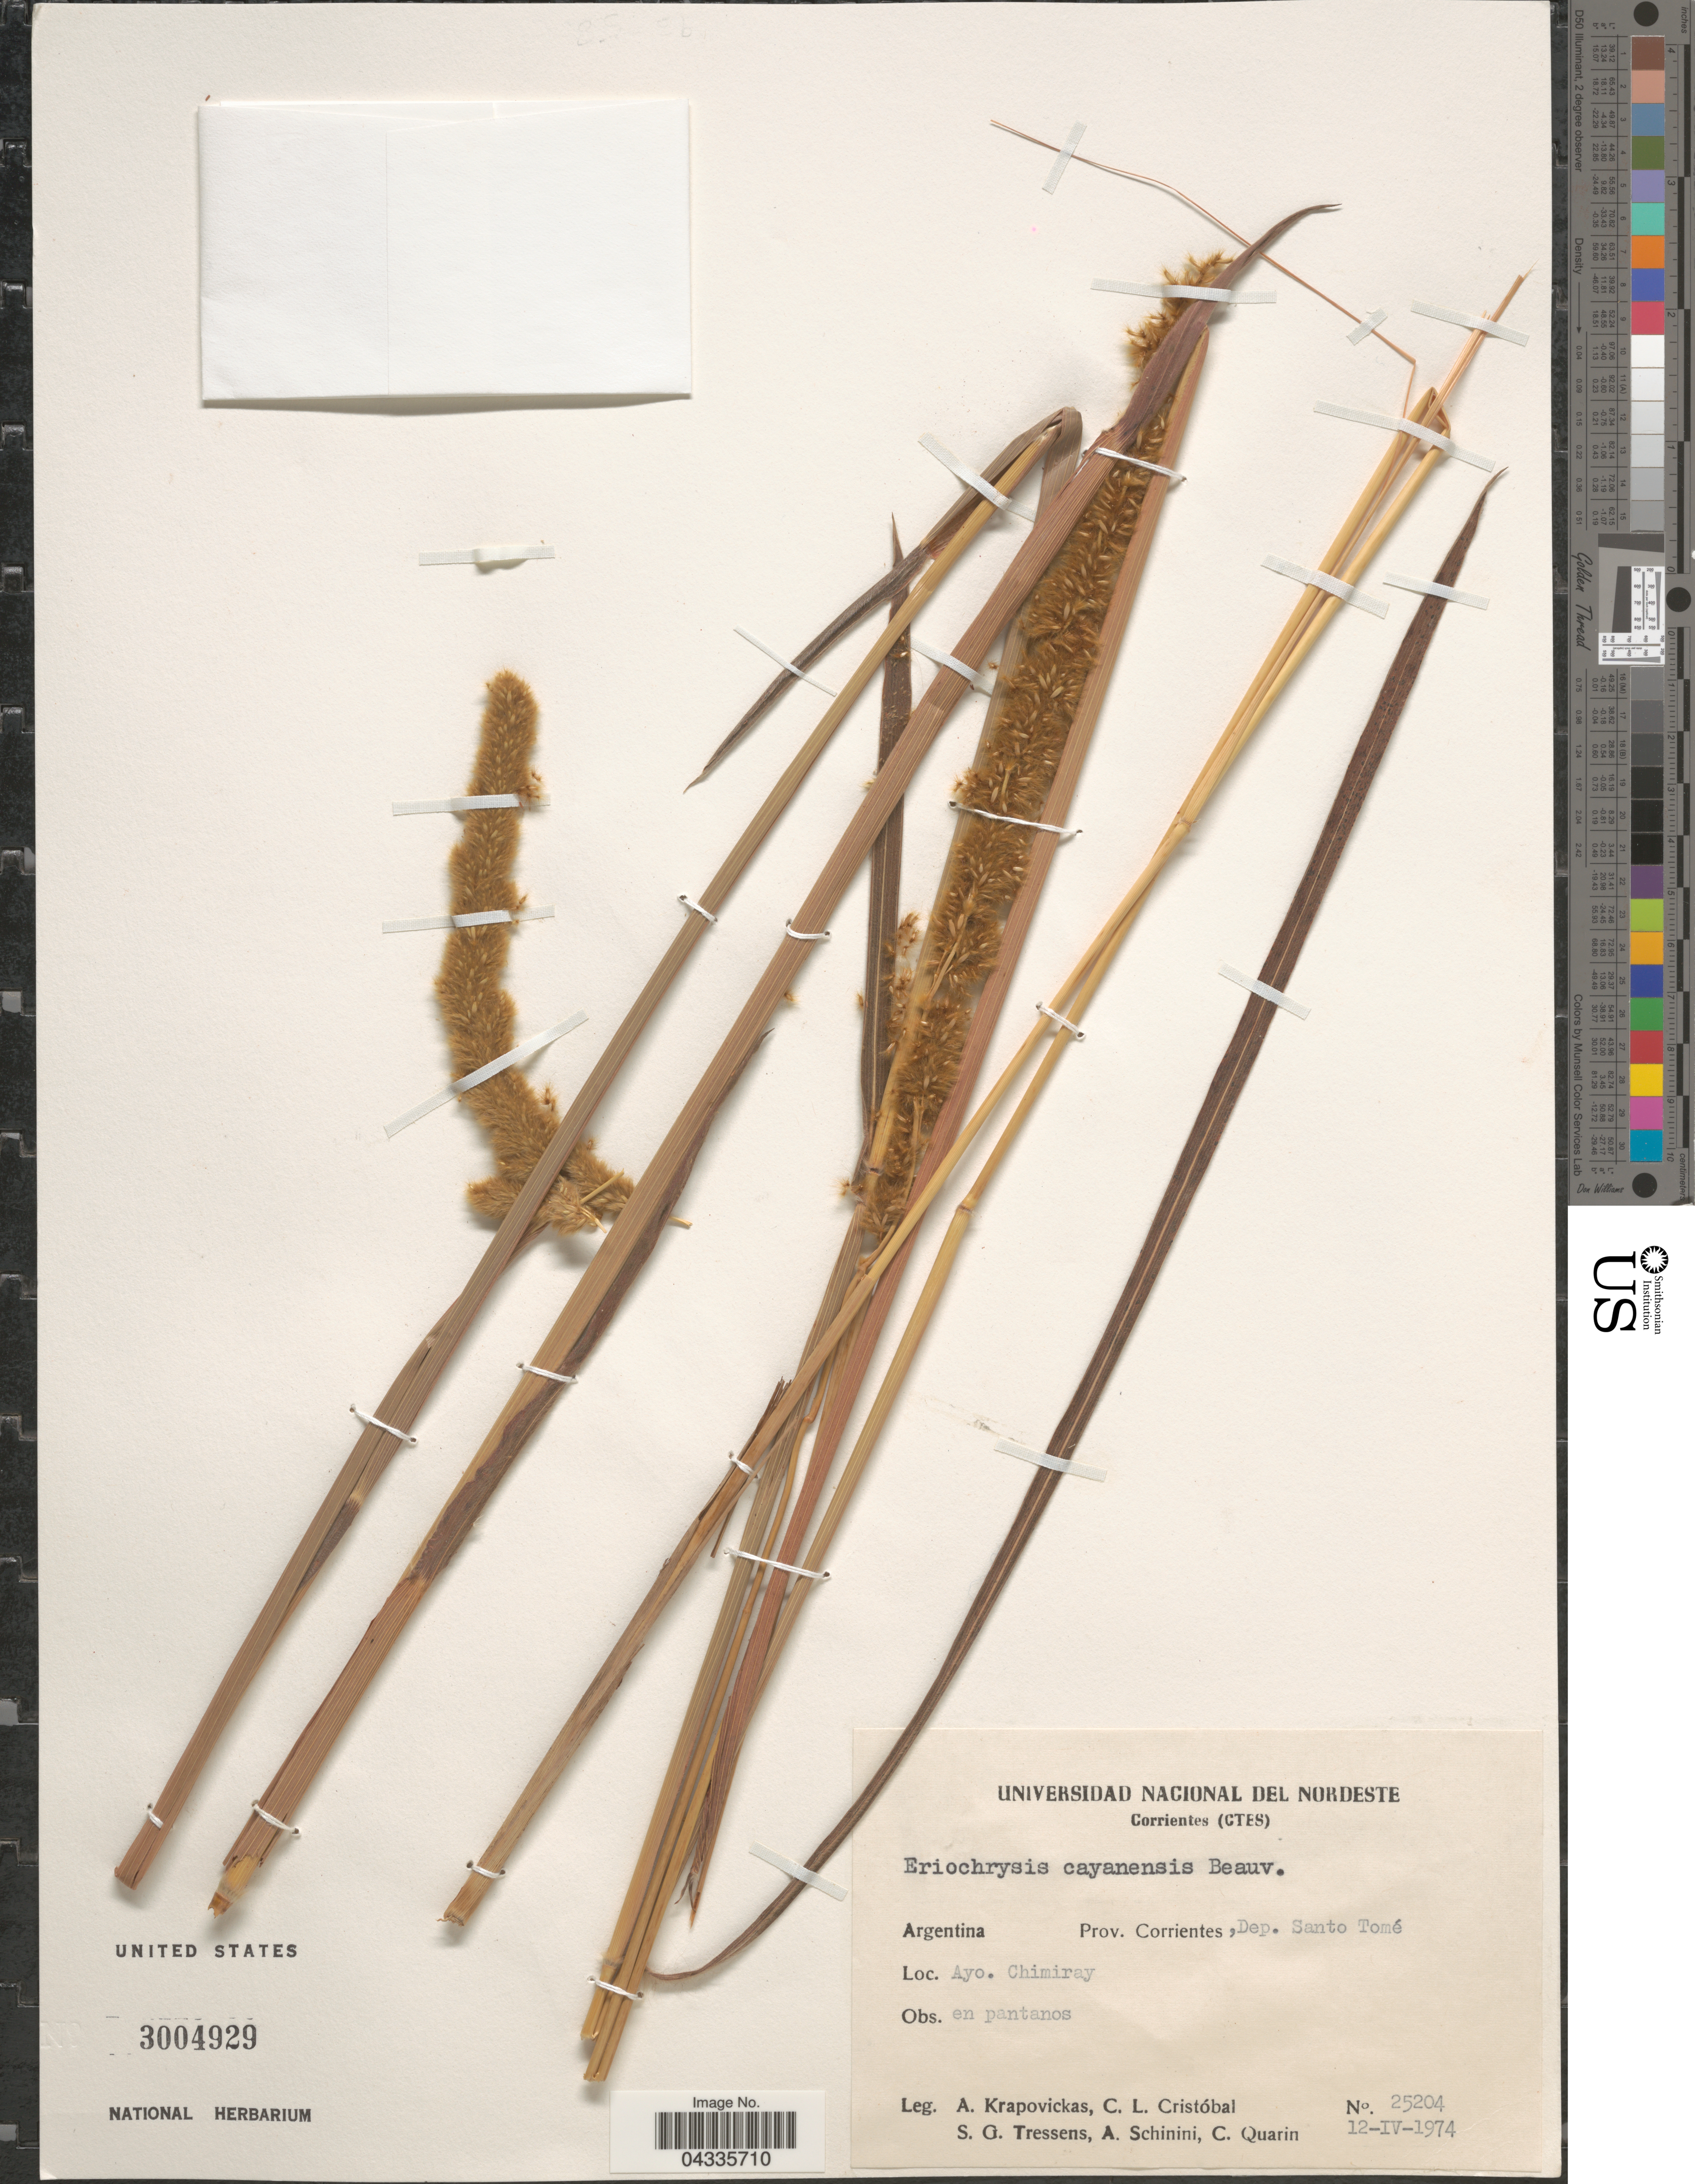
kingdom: Plantae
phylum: Tracheophyta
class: Liliopsida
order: Poales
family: Poaceae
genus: Eriochrysis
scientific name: Eriochrysis cayennensis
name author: P. Beauv.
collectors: A. Krapovickas, C. L. Cristóbal, S. Tressens, A. Schinini & C. Quarin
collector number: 25204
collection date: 1974-04-12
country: Argentina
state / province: Corrientes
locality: Dep. Santo Tomé. Ayo. Chimiray.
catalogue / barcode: US 3004929